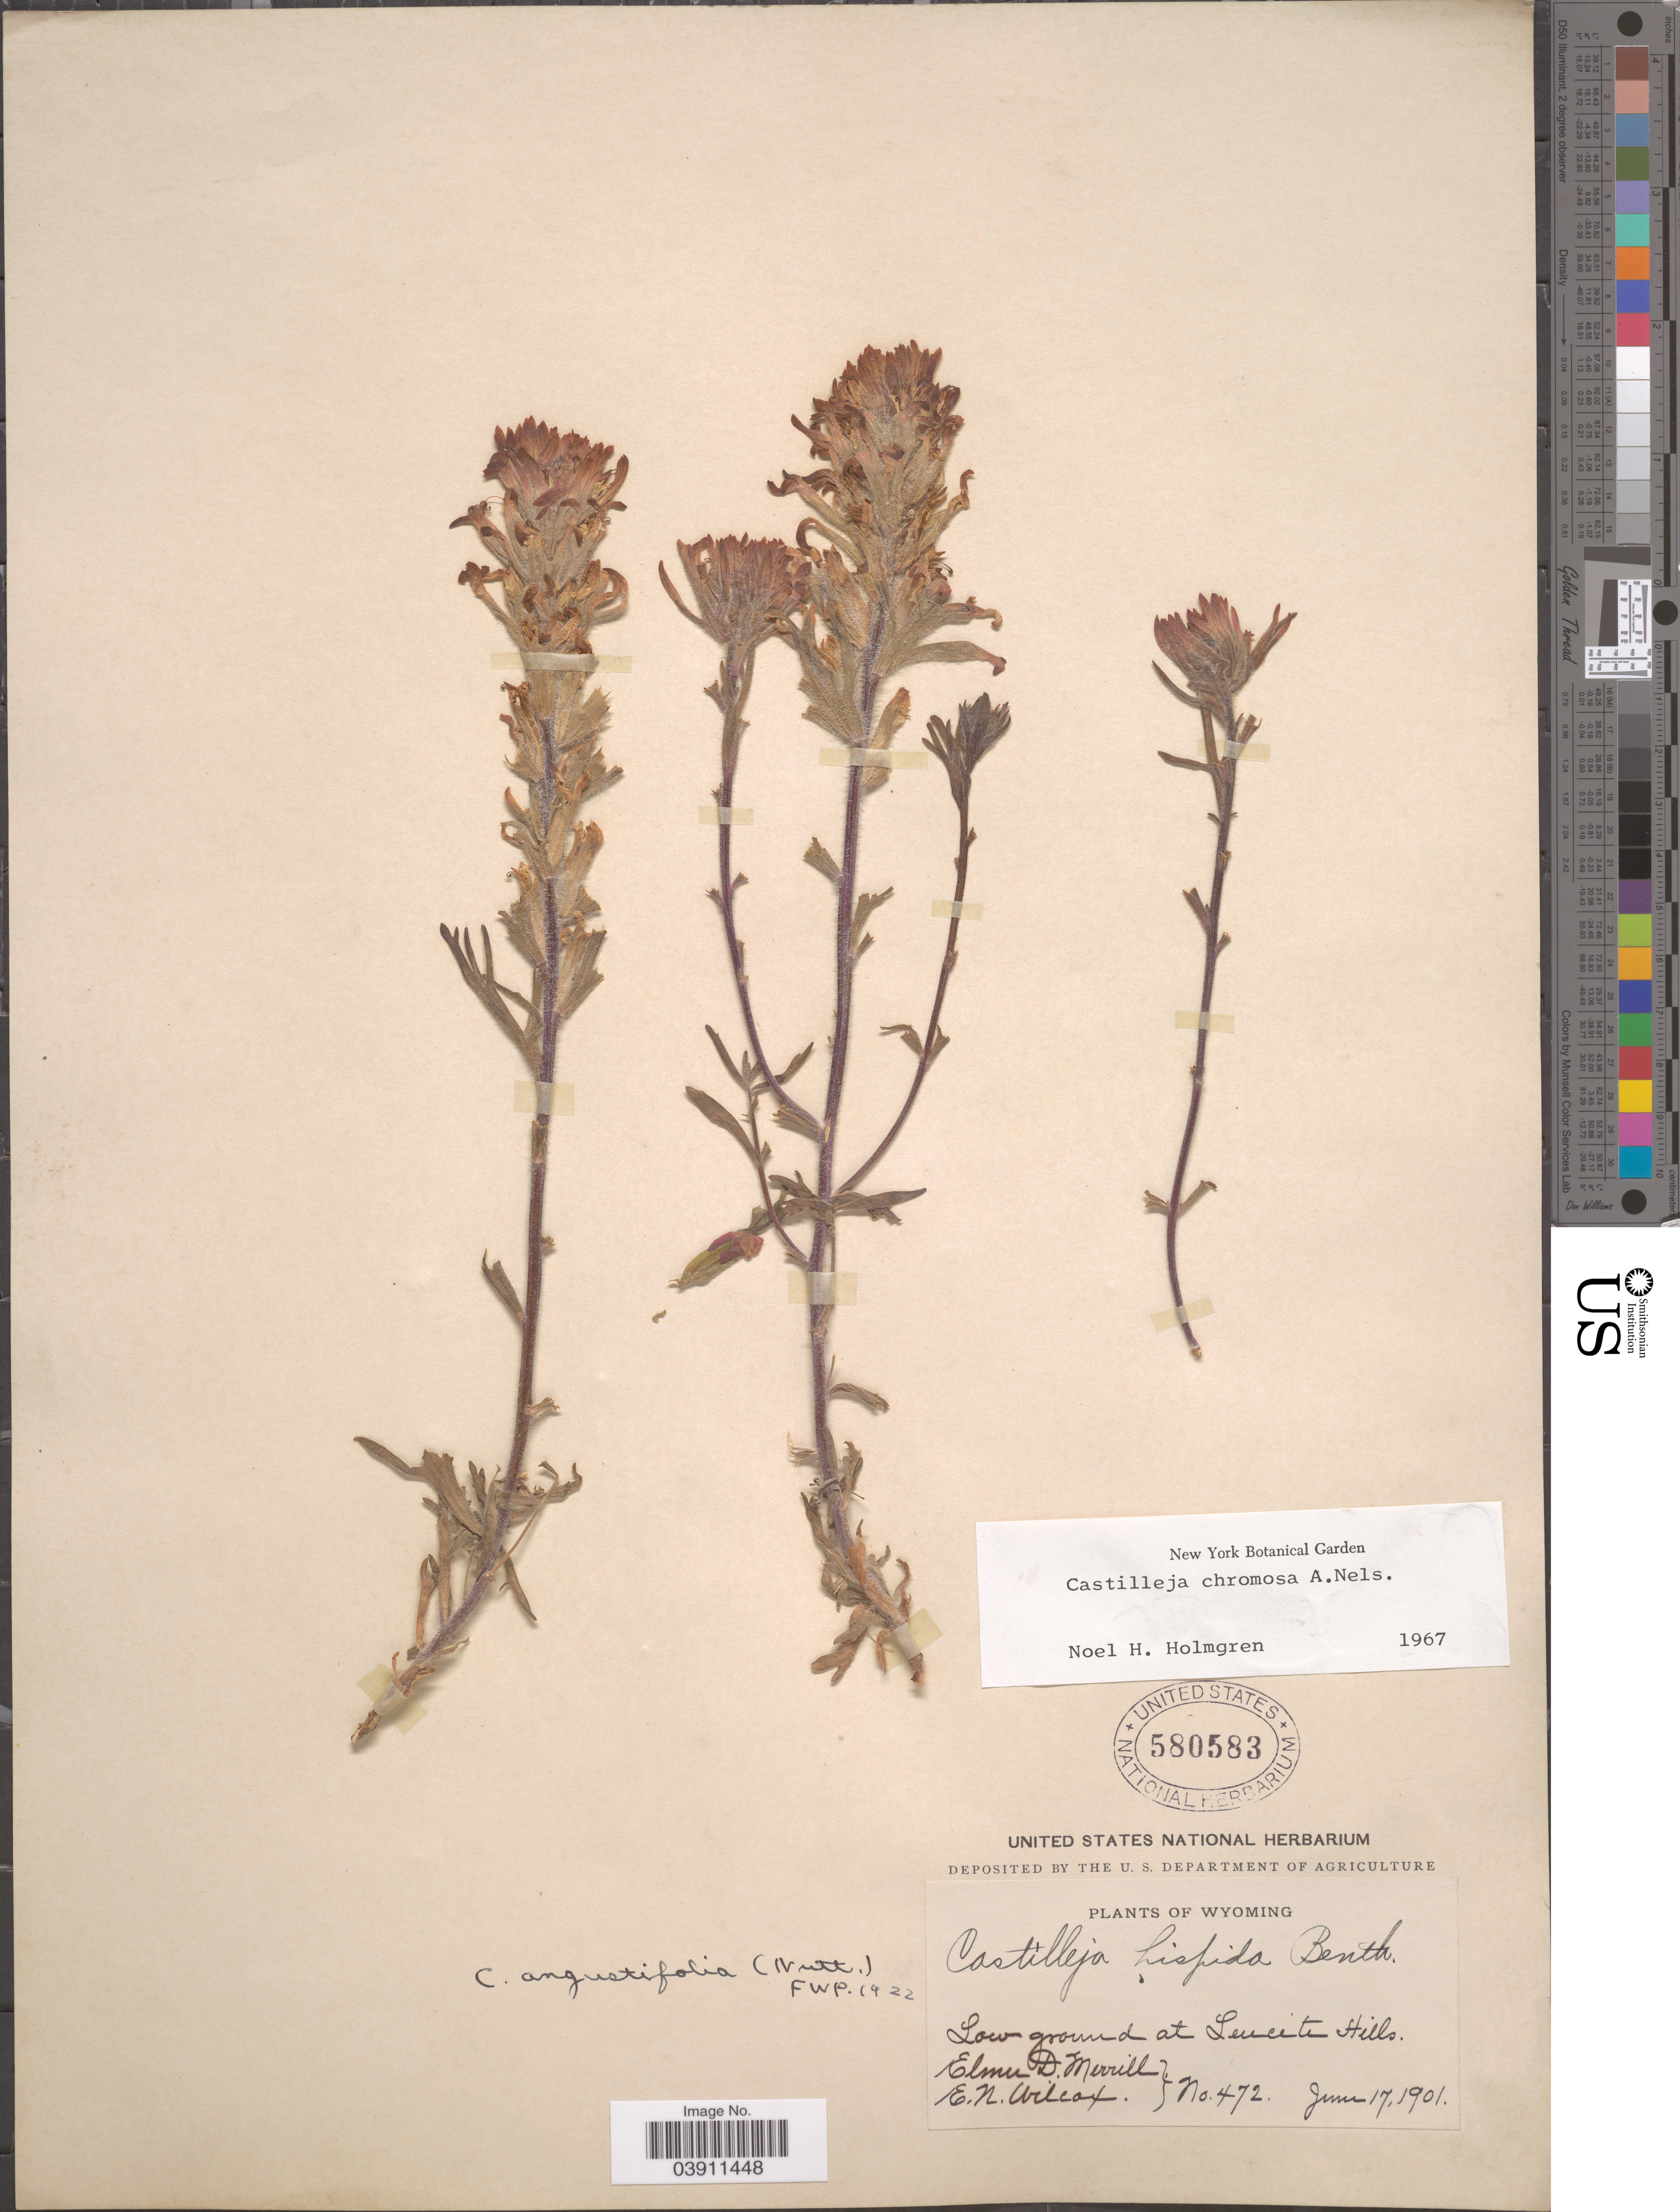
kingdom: Plantae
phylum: Tracheophyta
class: Magnoliopsida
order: Lamiales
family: Orobanchaceae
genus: Castilleja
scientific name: Castilleja chromosa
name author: A. Nelson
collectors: E. D. Merrill & E. Wilcox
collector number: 472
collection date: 1901-06-17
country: United States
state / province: Wyoming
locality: Low ground at Leucite Hills.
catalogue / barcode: US 580583